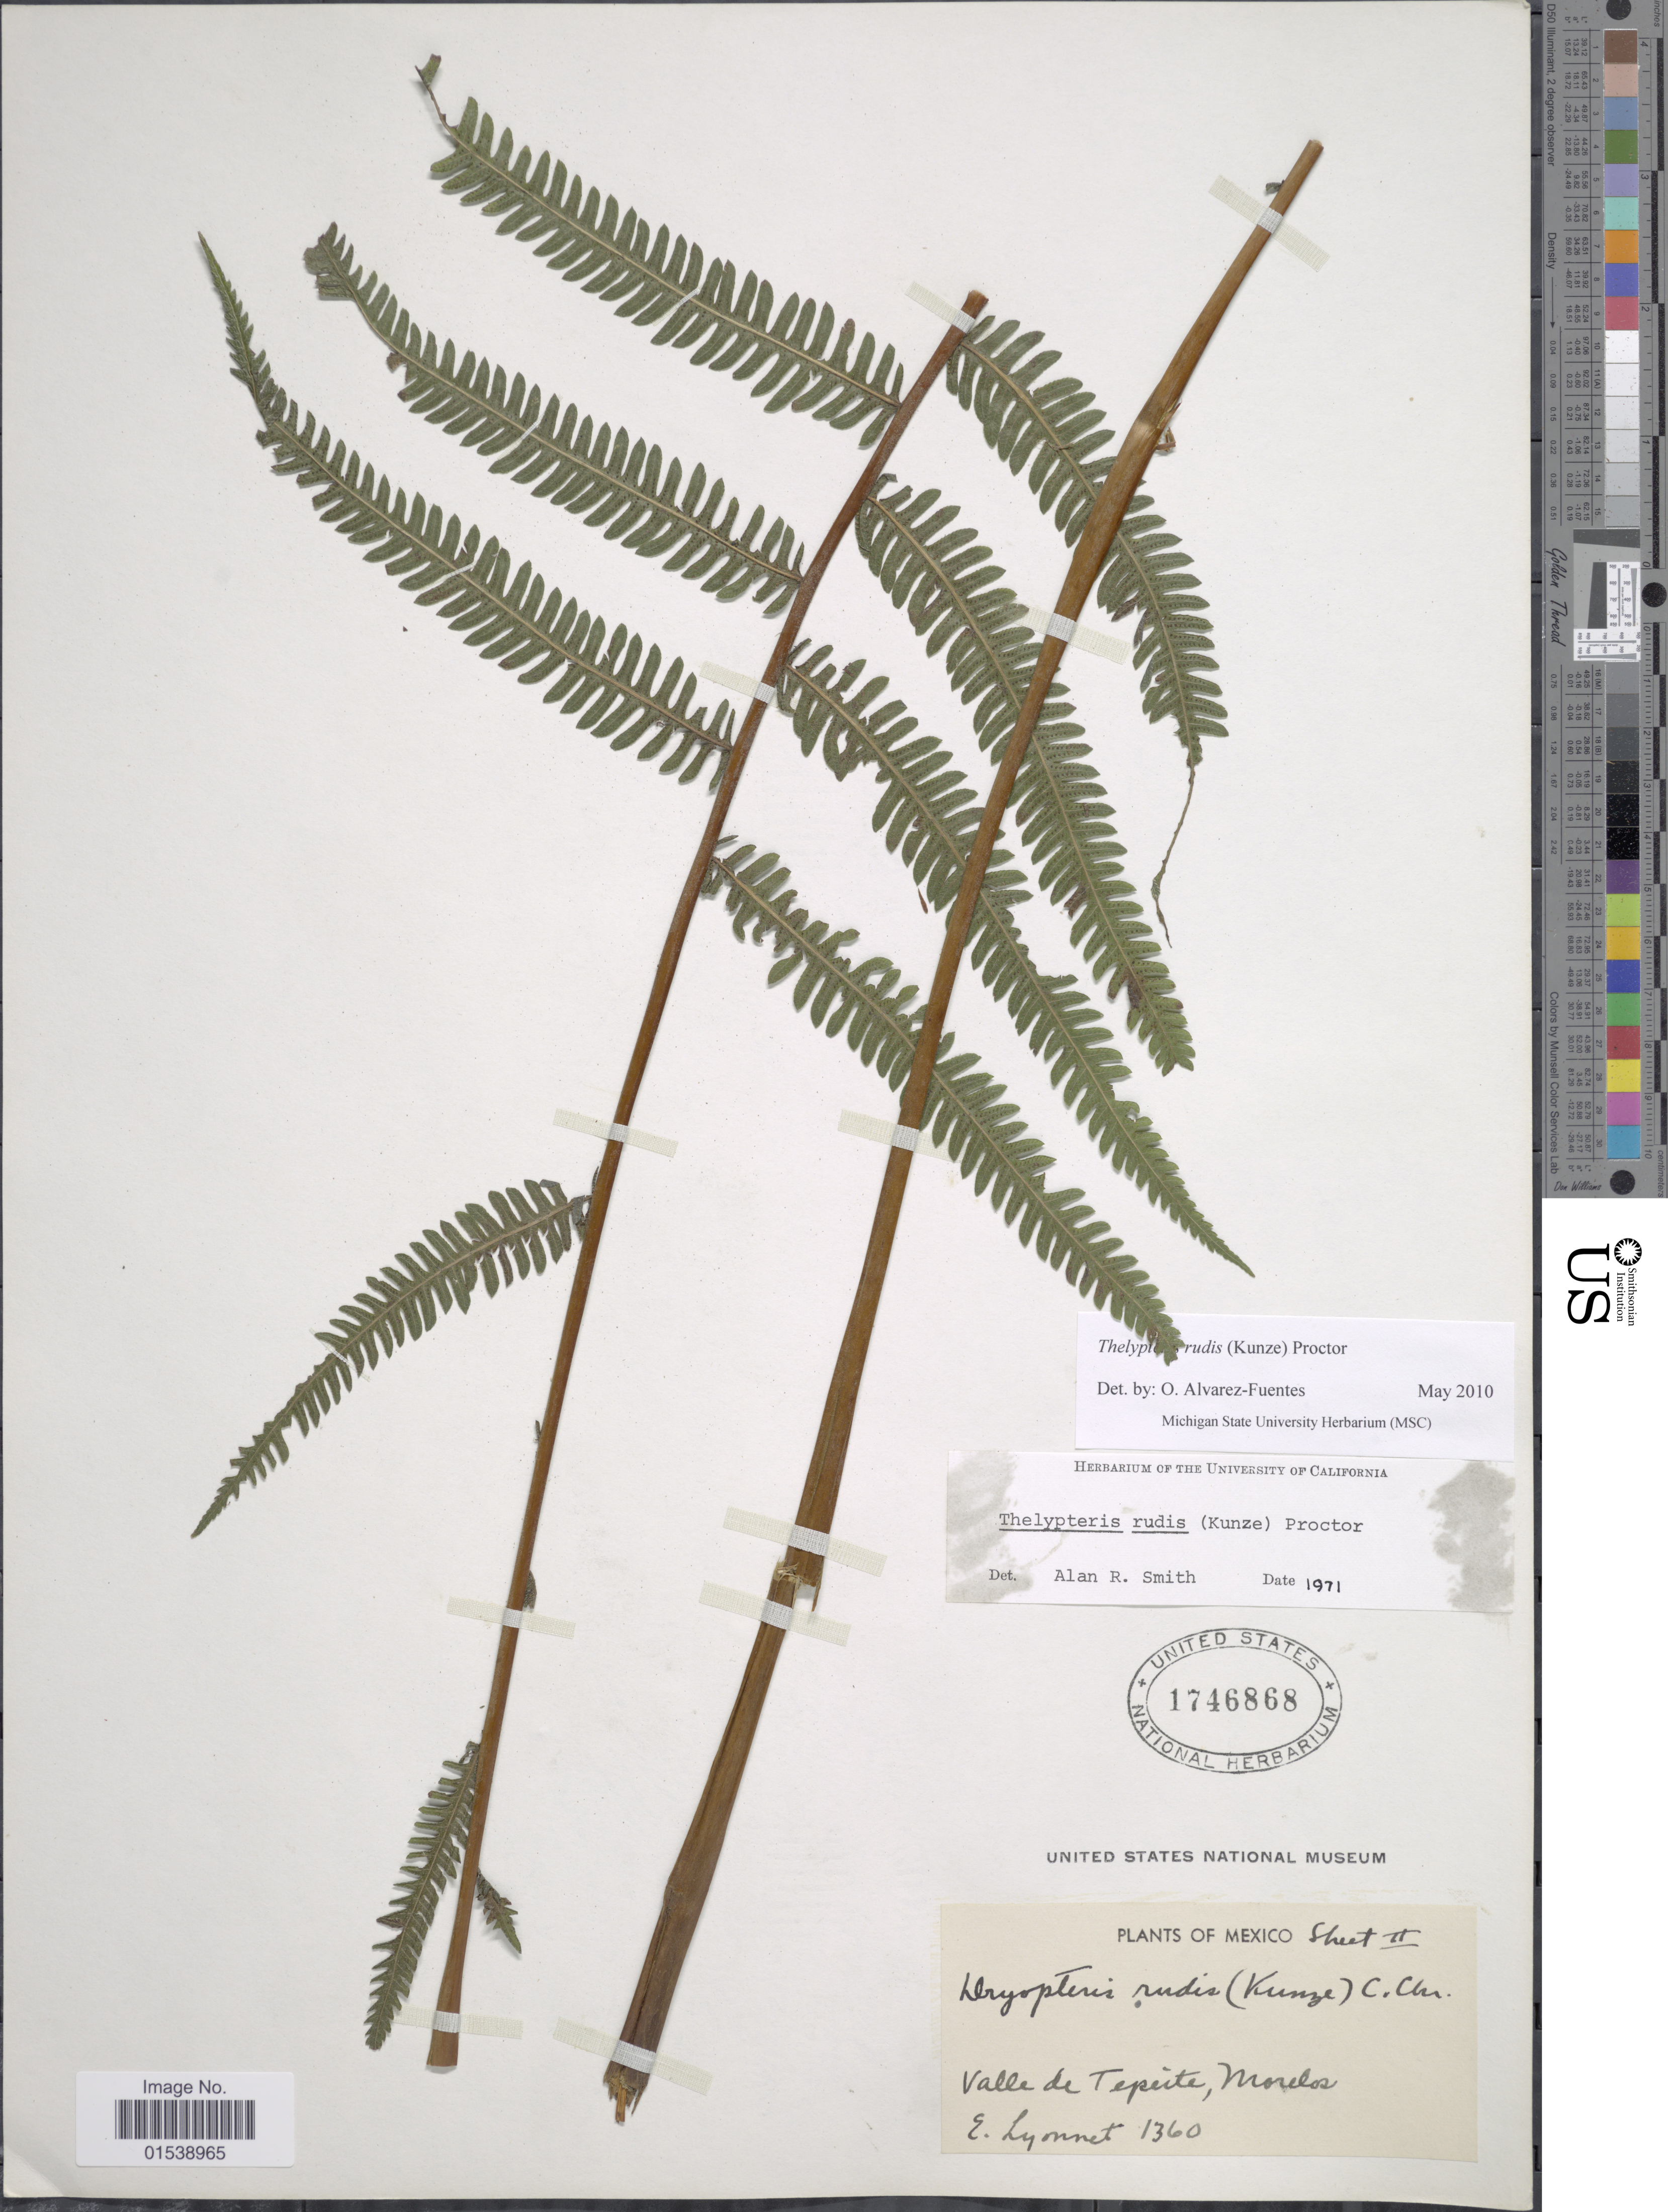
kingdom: Plantae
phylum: Tracheophyta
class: Polypodiopsida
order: Polypodiales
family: Thelypteridaceae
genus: Amauropelta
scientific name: Amauropelta rudis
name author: (Kunze) Pic. Serm.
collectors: E. Lyonnet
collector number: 1360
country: Mexico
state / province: Morelos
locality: Valle de Tepeite, Morelos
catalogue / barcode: US 1746868